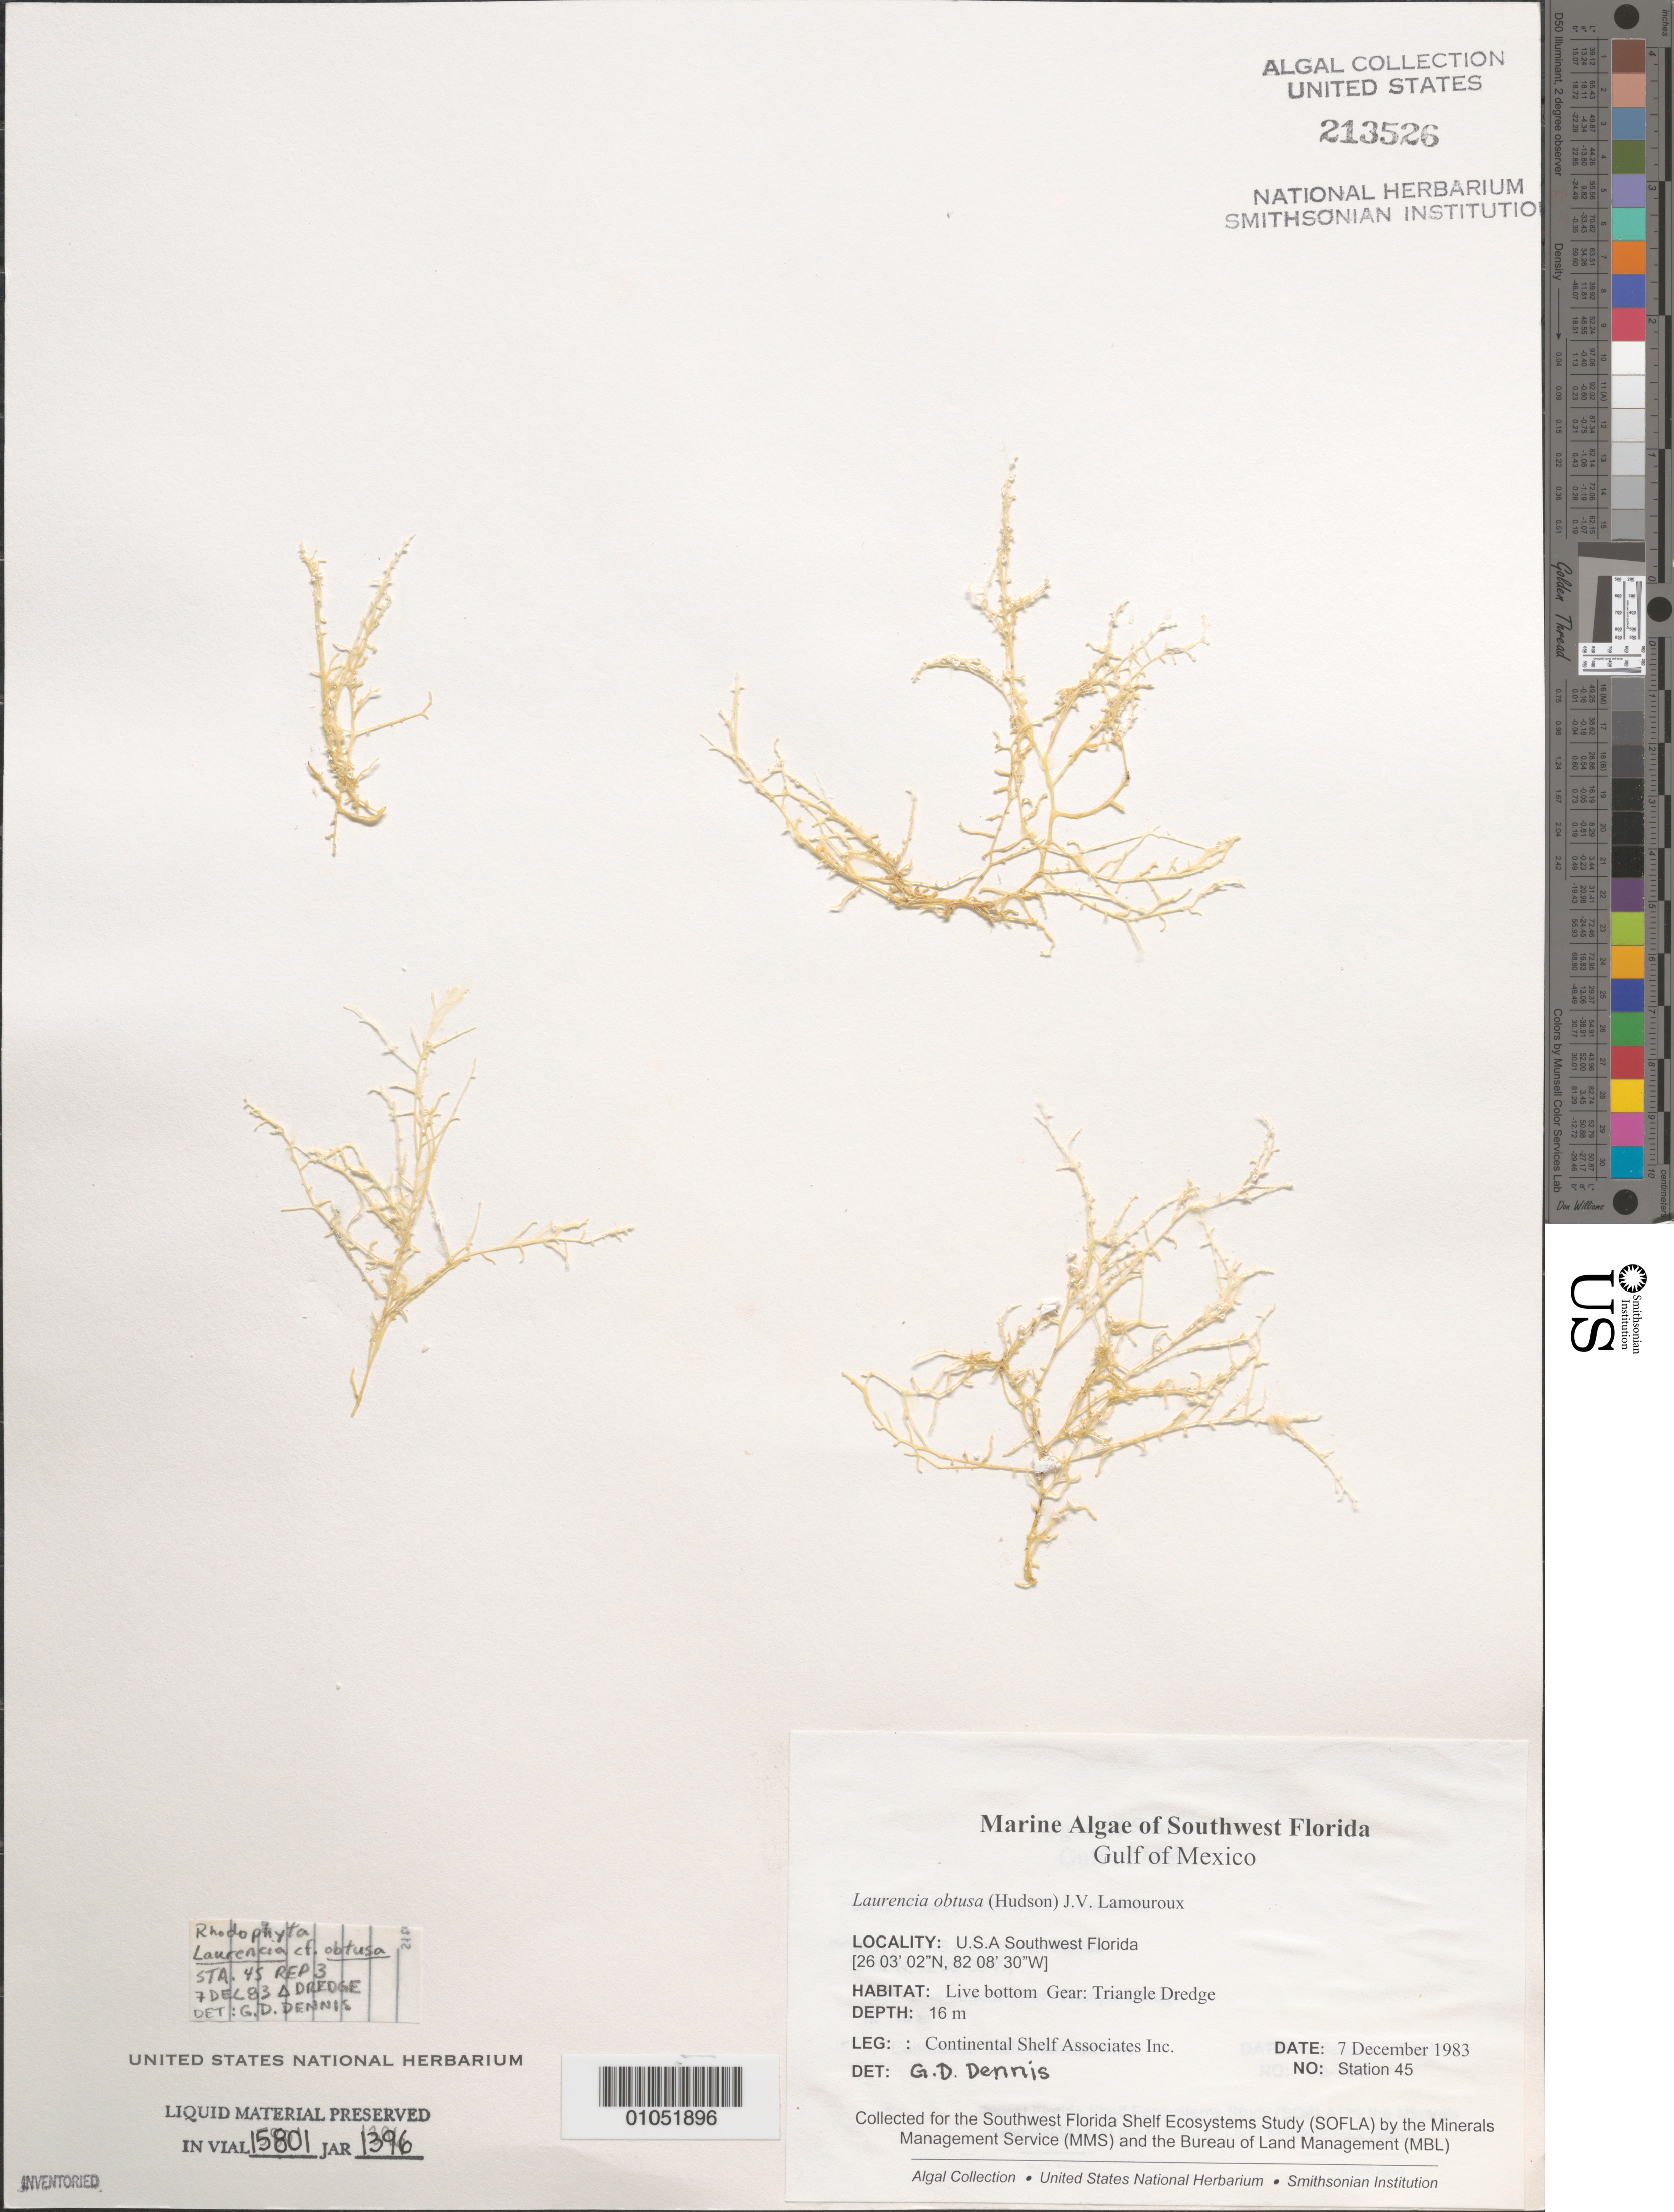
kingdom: Plantae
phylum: Rhodophyta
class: Florideophyceae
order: Ceramiales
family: Rhodomelaceae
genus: Laurencia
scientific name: Laurencia obtusa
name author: (Huds.) J.V.Lamouroux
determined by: Dennis, G. D.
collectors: Continental Shelf Associates Inc.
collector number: Station 45 Repl. 3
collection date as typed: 07 Dec 1983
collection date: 1983-12-07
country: United States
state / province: Florida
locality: Gulf of Mexico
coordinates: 26 03'02"N, 82 08'30"W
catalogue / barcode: US 213526